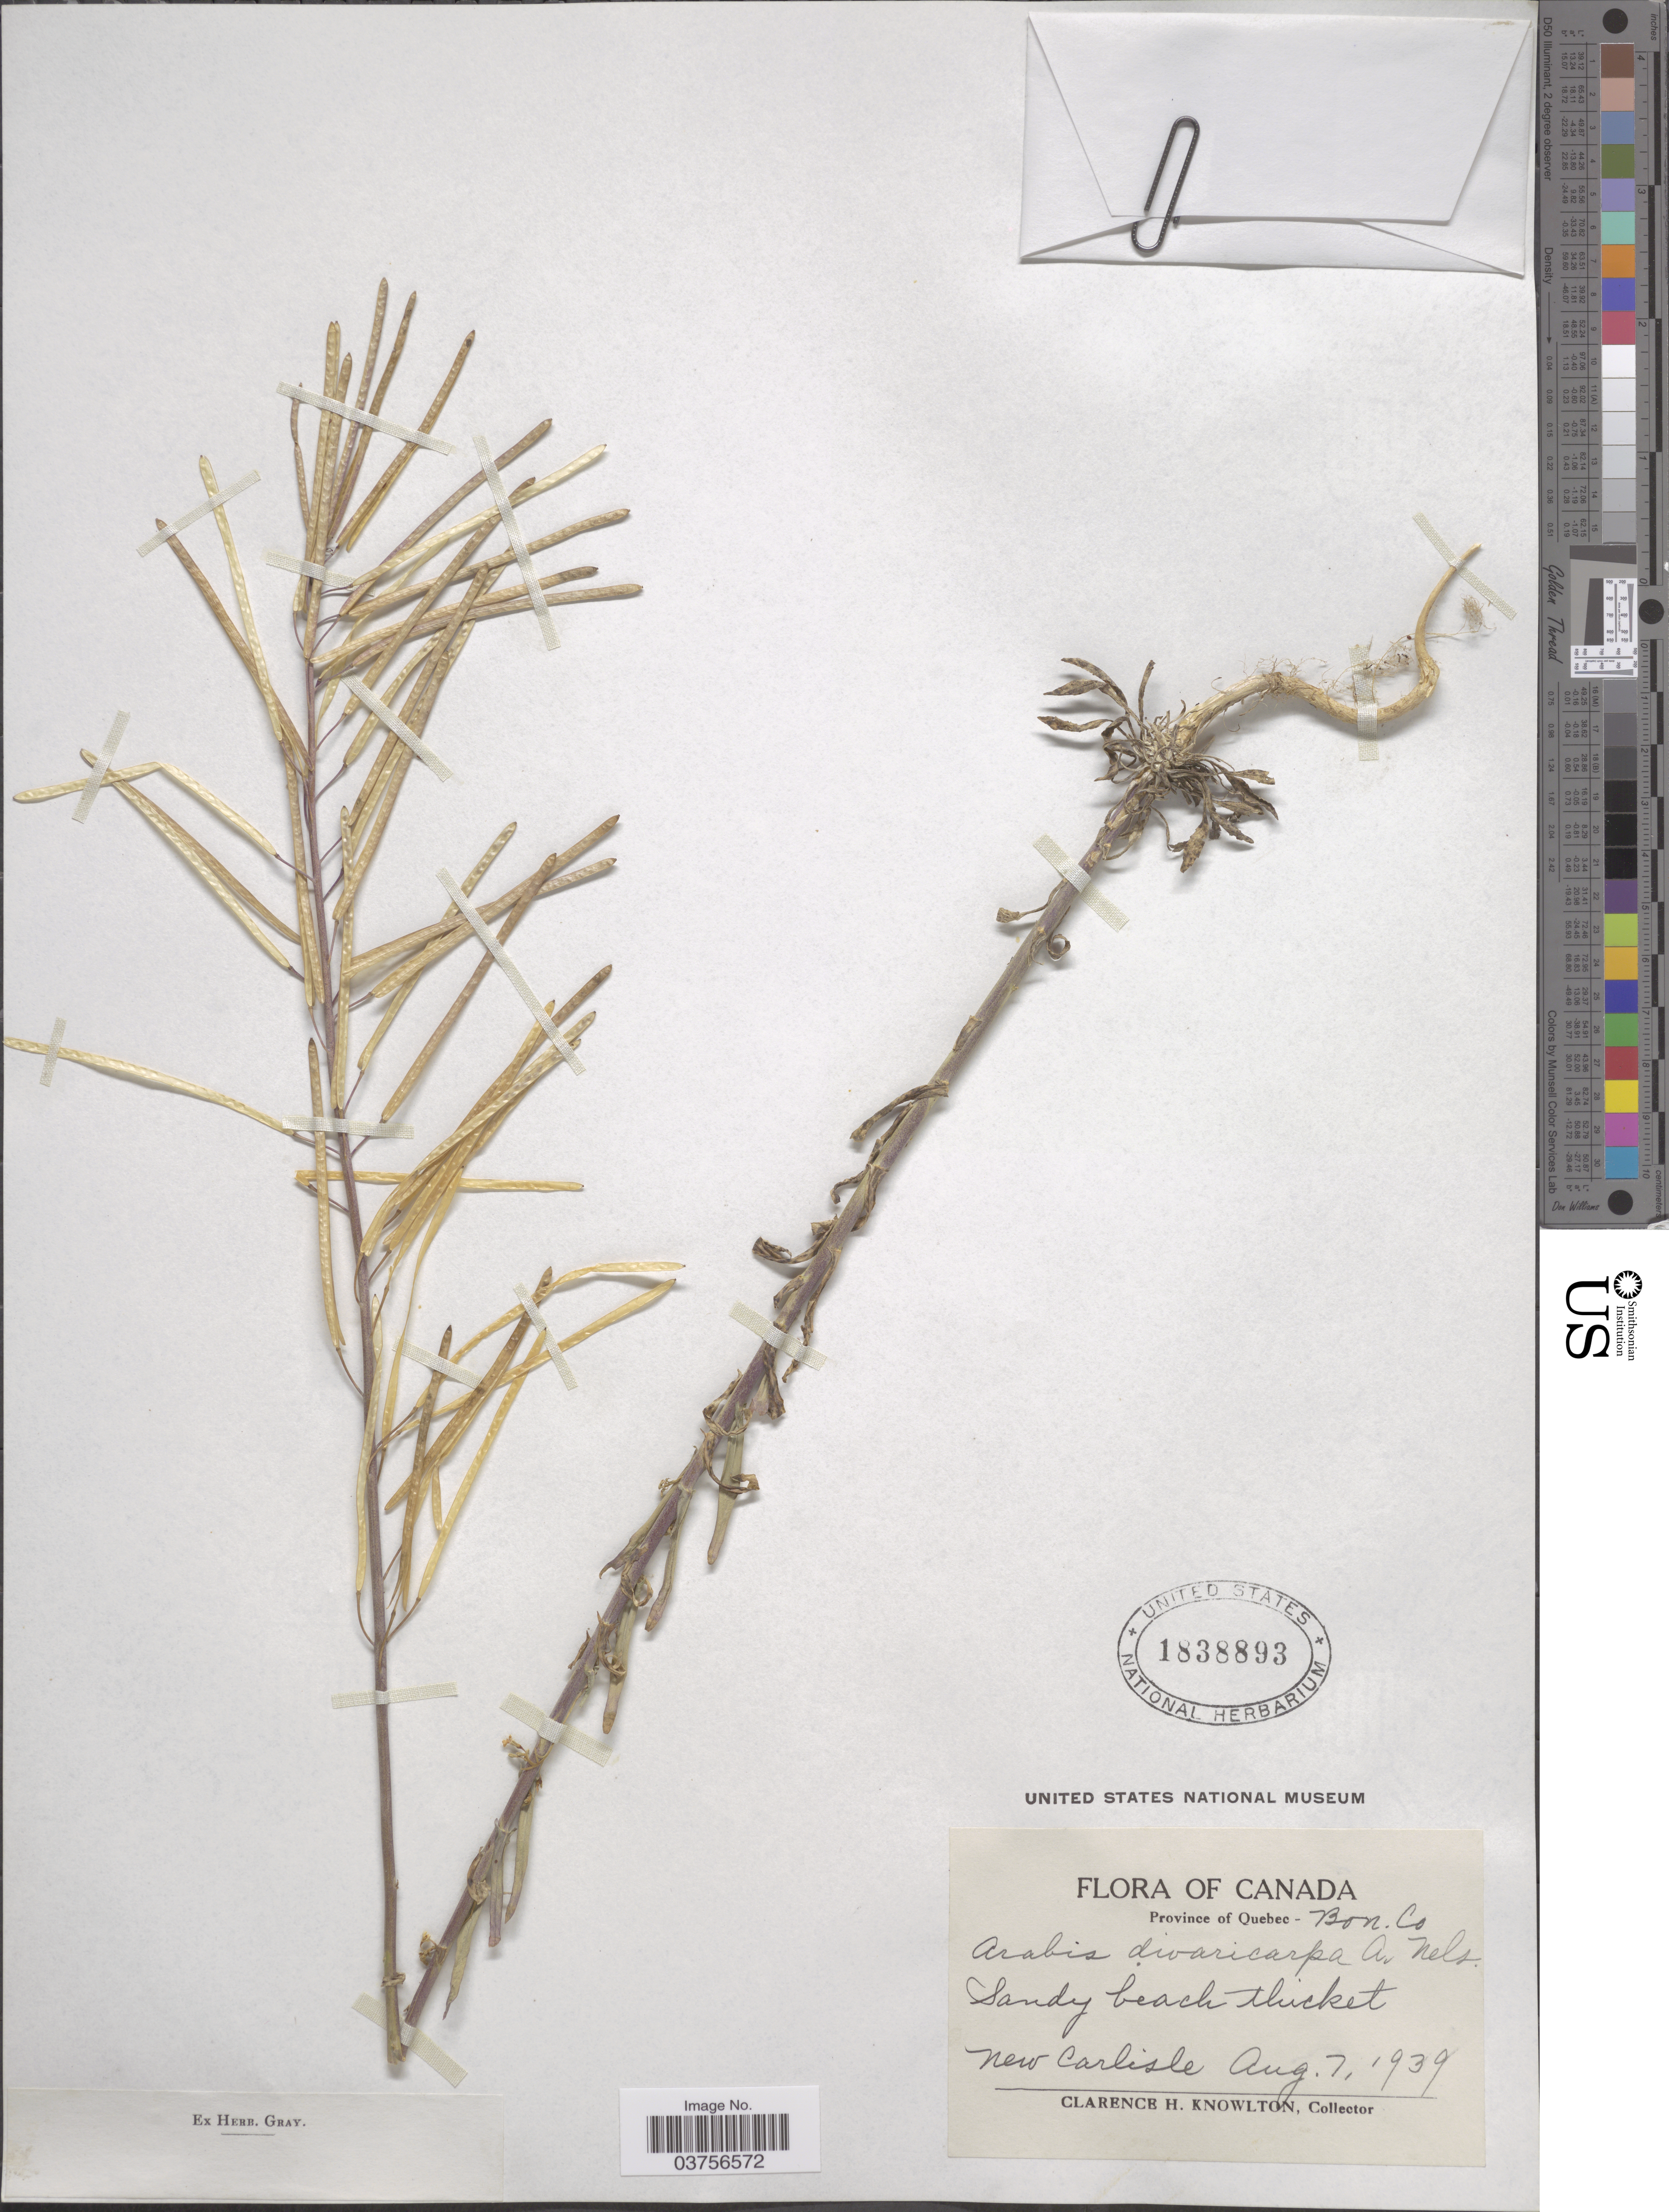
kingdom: Plantae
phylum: Tracheophyta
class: Magnoliopsida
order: Brassicales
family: Brassicaceae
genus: Arabis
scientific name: Arabis divaricarpa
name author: A. Nelson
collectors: C. H. Knowlton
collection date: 1939-08-07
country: Canada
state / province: Quebec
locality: Bon. Co. New Carlisle.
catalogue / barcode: US 1838893